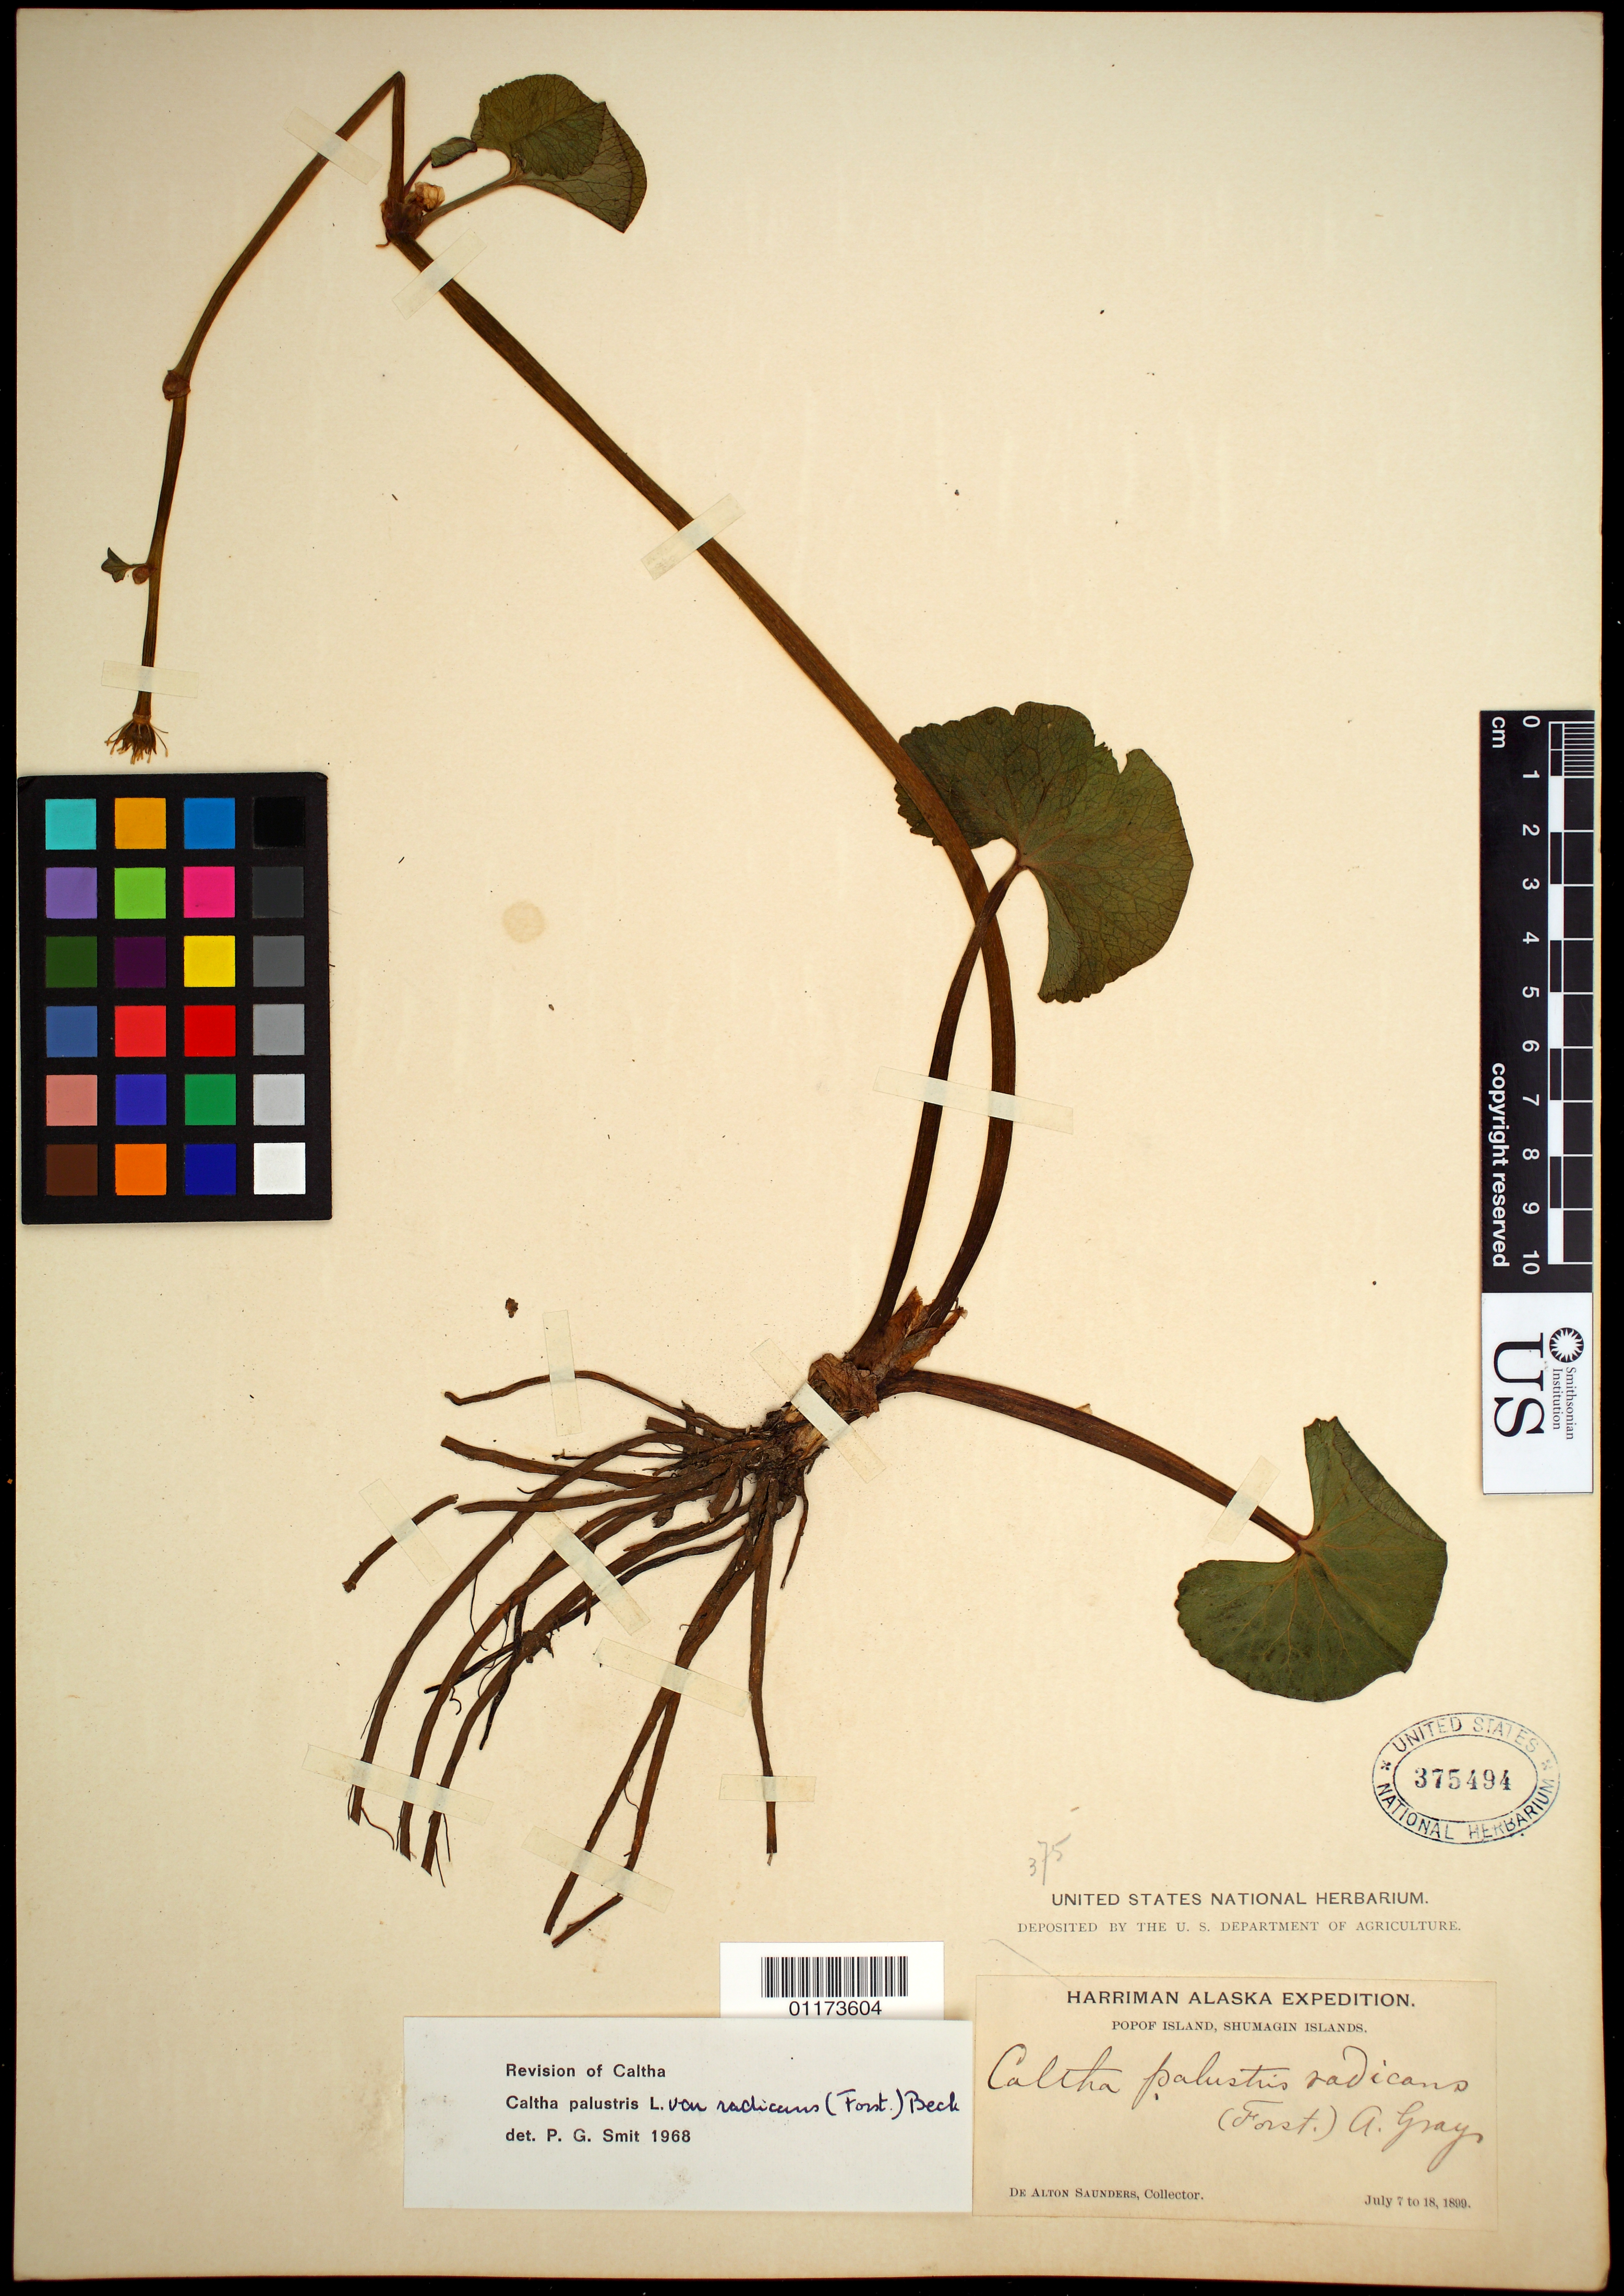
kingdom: Plantae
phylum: Tracheophyta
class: Magnoliopsida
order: Ranunculales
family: Ranunculaceae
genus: Caltha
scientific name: Caltha palustris var. radicans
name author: (T.F. Forst) Beck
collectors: A. Saunders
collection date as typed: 07 Jul 1899 to 18 Jul 1899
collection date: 1899-07-07/1899-07-18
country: United States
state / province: Alaska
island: Popof Island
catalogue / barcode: US 375494